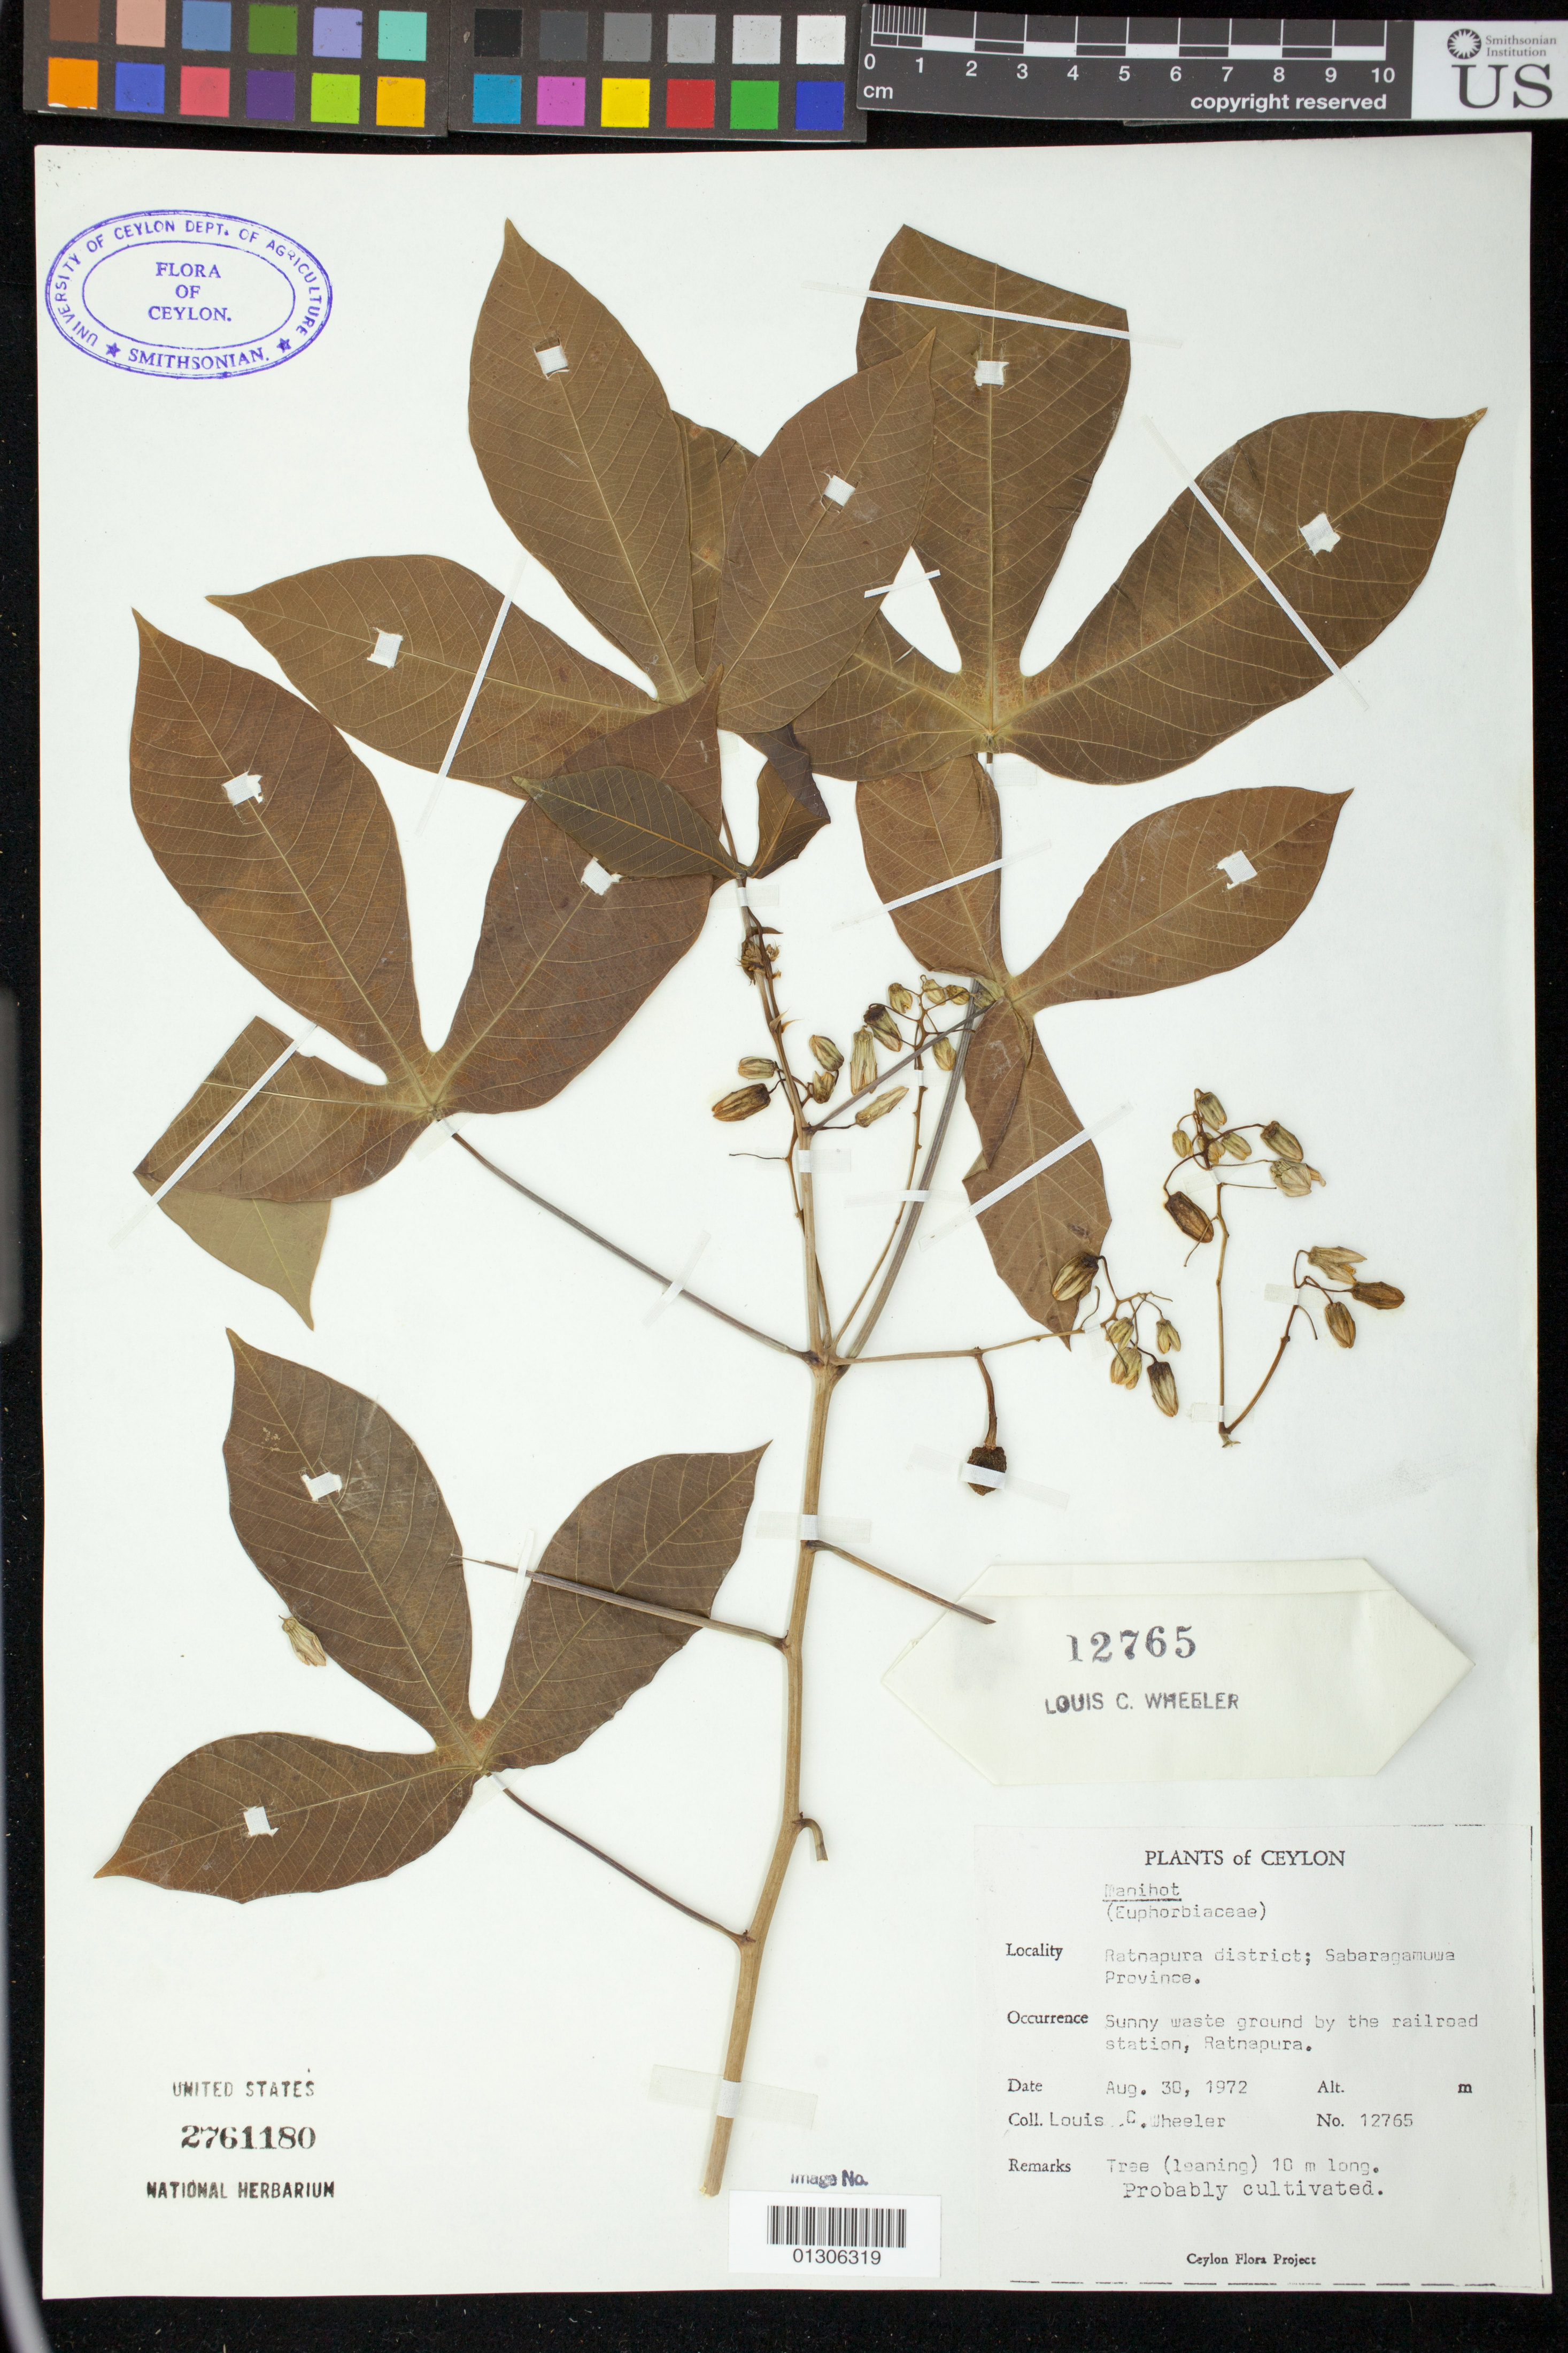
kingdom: Plantae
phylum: Tracheophyta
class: Magnoliopsida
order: Malpighiales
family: Euphorbiaceae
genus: Manihot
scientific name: Manihot glaziovii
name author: Müll. Arg.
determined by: Mendoza, M.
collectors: L. C. Wheeler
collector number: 12765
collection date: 1972-08-30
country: Sri Lanka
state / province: Sabaragamuwa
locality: Ratnapura district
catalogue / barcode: US 2761180